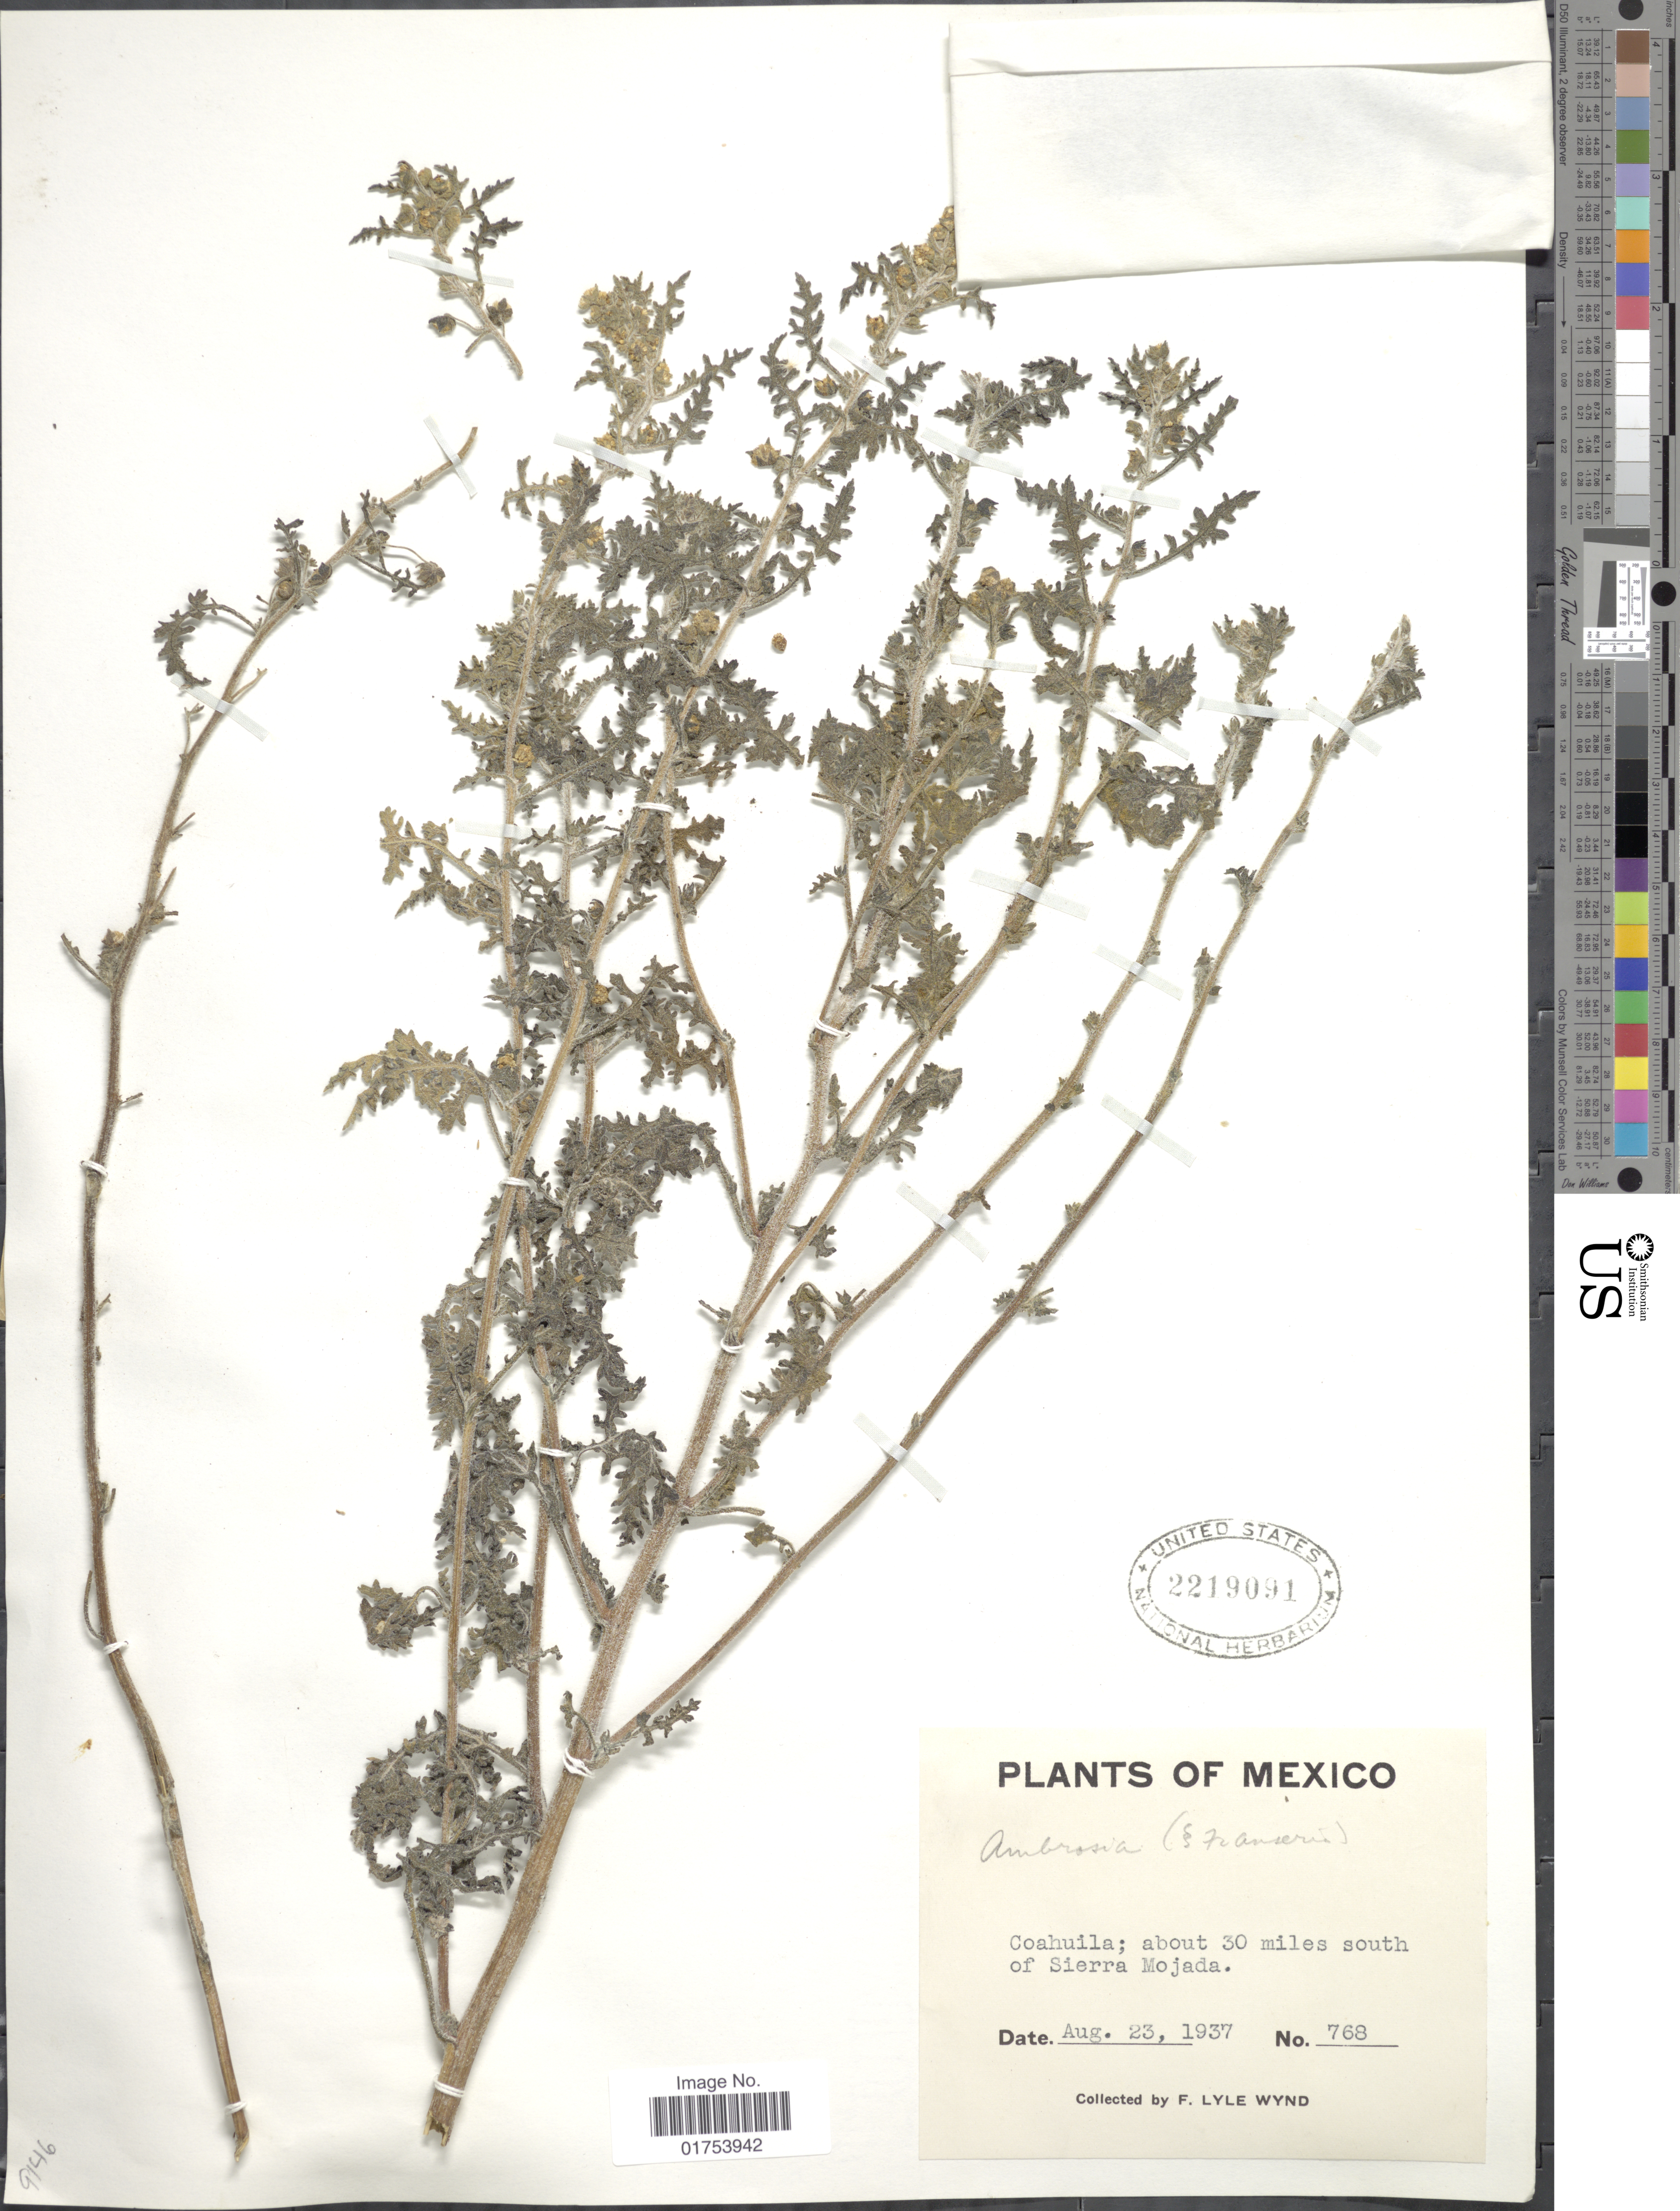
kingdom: Plantae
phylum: Tracheophyta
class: Magnoliopsida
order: Asterales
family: Asteraceae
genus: Ambrosia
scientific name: Ambrosia sp.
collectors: F. L. Wynd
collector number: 768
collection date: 1937-08-23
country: Mexico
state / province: Coahuila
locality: About 30 miles south of Sierra Mojada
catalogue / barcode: US 2219091